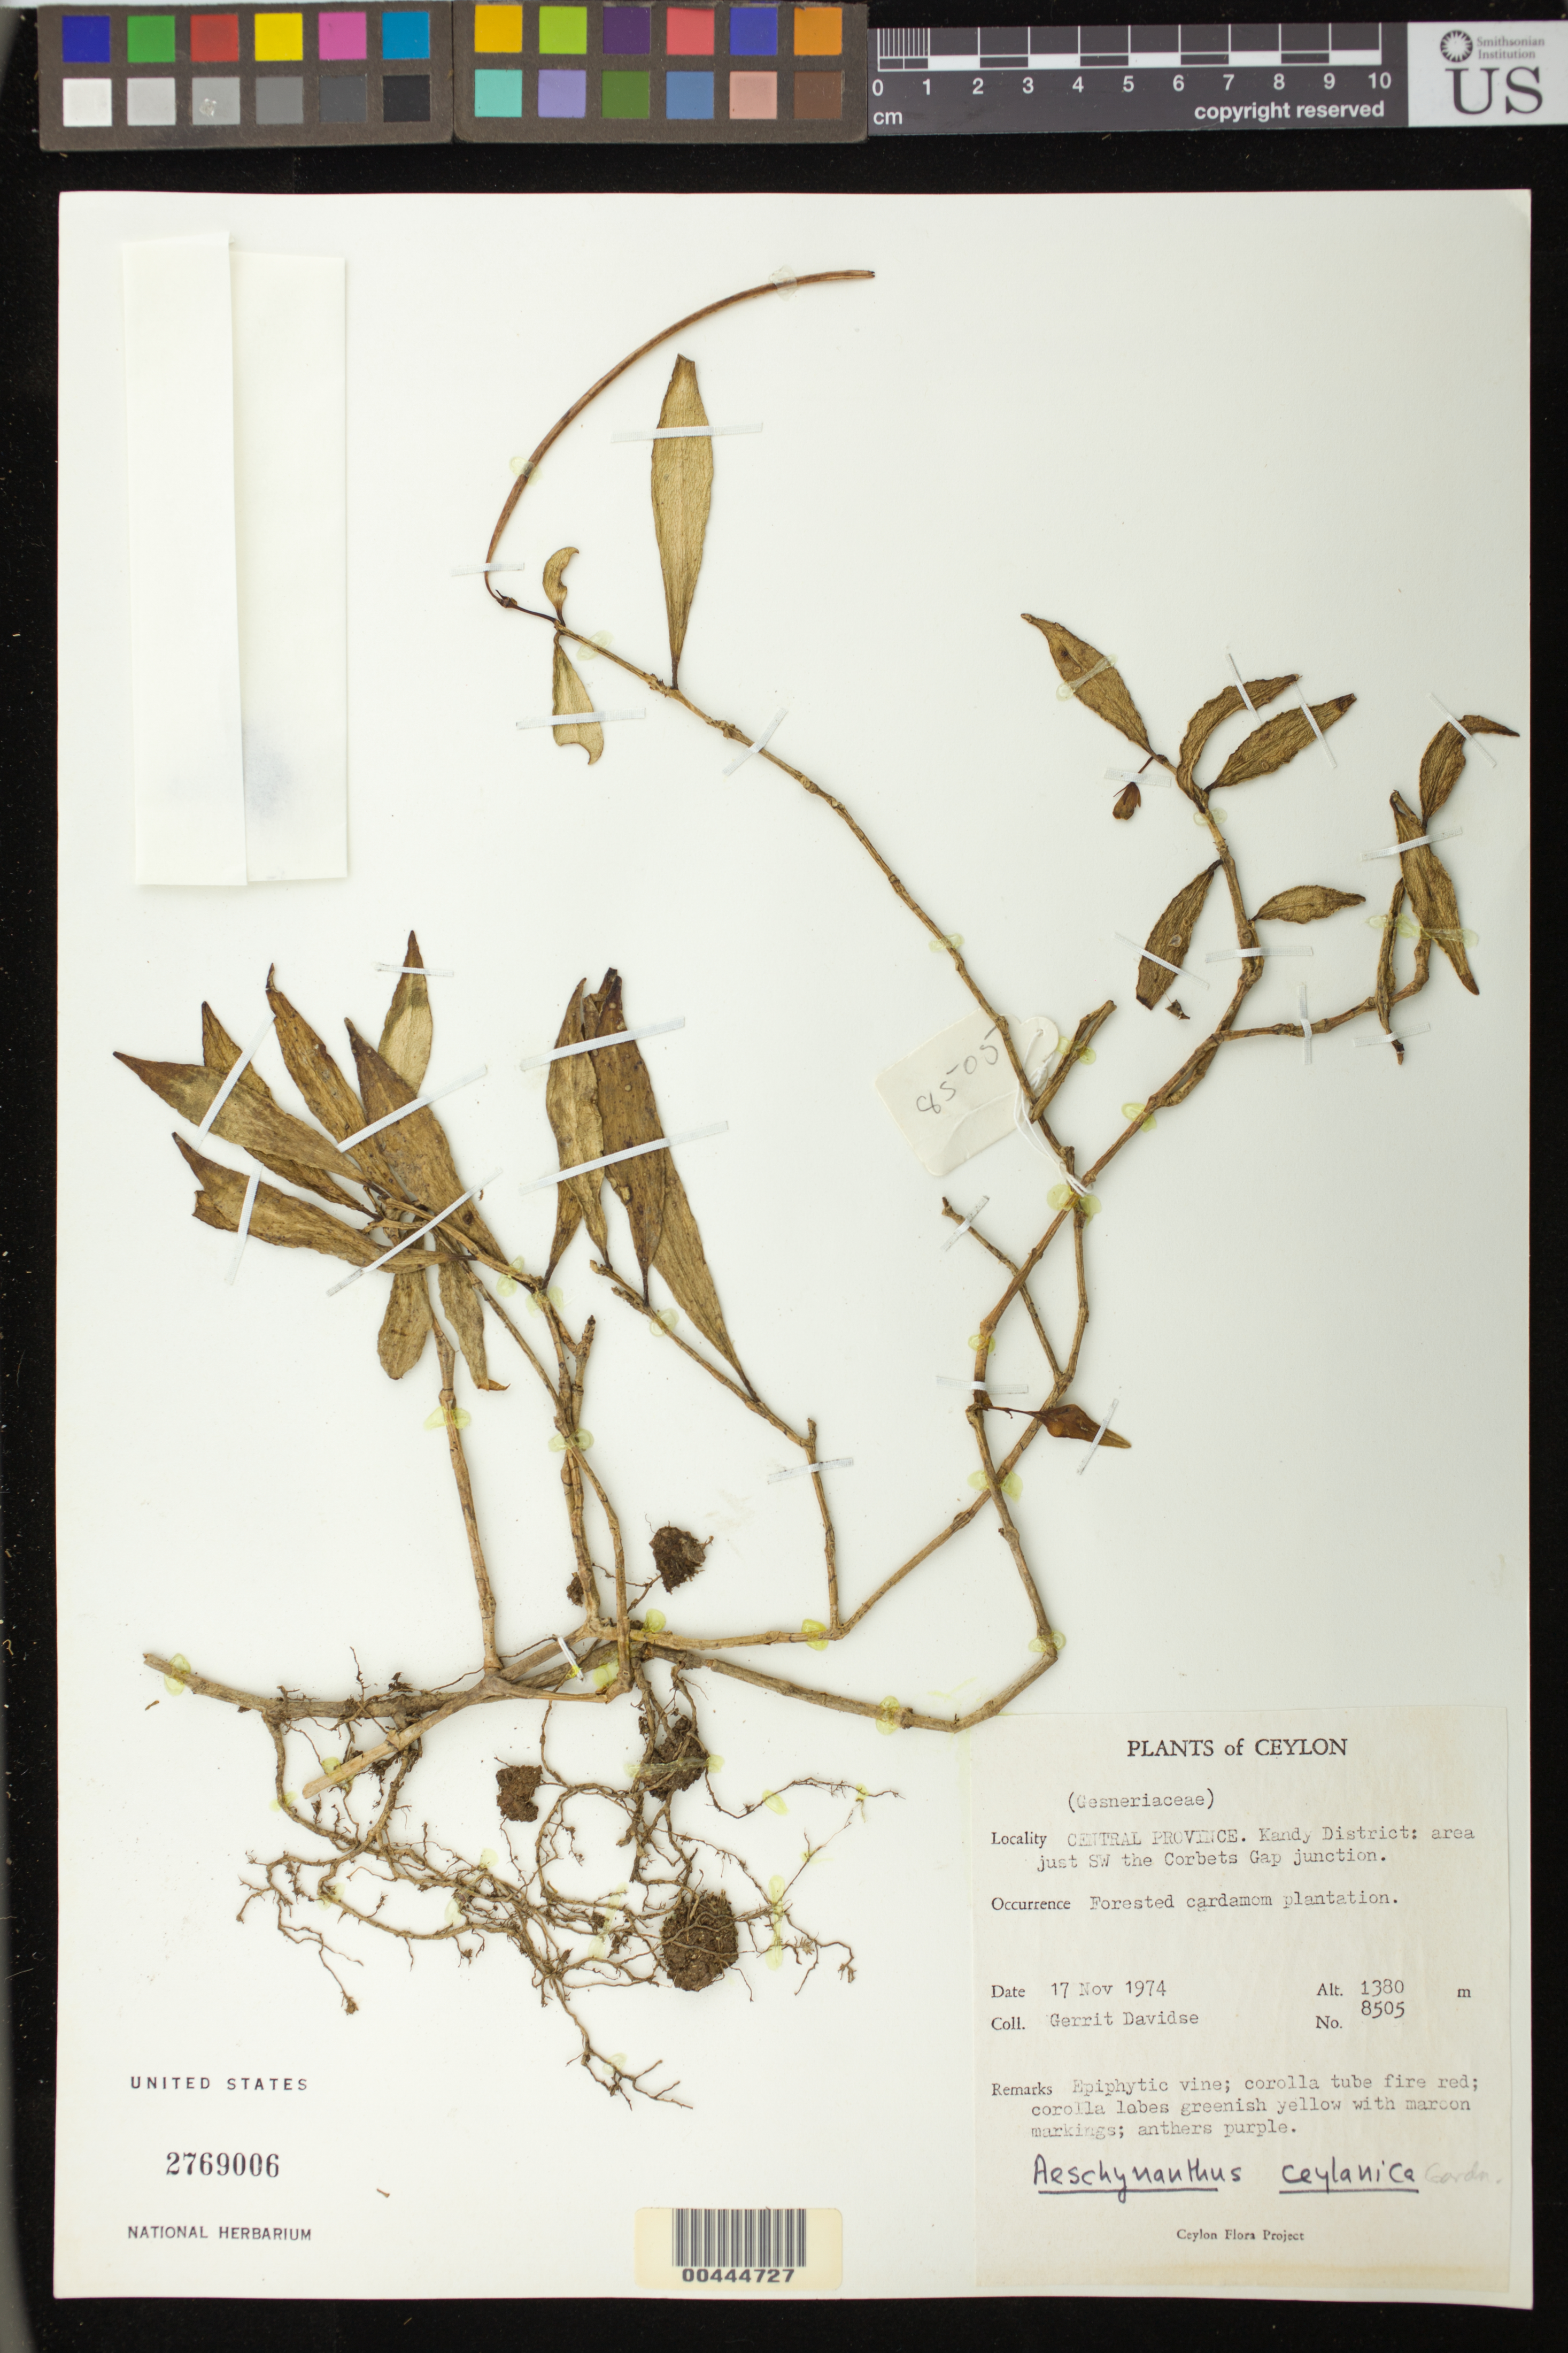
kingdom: Plantae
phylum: Tracheophyta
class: Magnoliopsida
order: Lamiales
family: Gesneriaceae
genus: Aeschynanthus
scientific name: Aeschynanthus ceylanicus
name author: Gardner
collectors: G. Davidse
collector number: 8505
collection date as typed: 17 Nov 1974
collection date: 1974-11-17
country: Sri Lanka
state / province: Central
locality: Kandy dist., Sw of corbets gap junction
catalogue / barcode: US 2769006